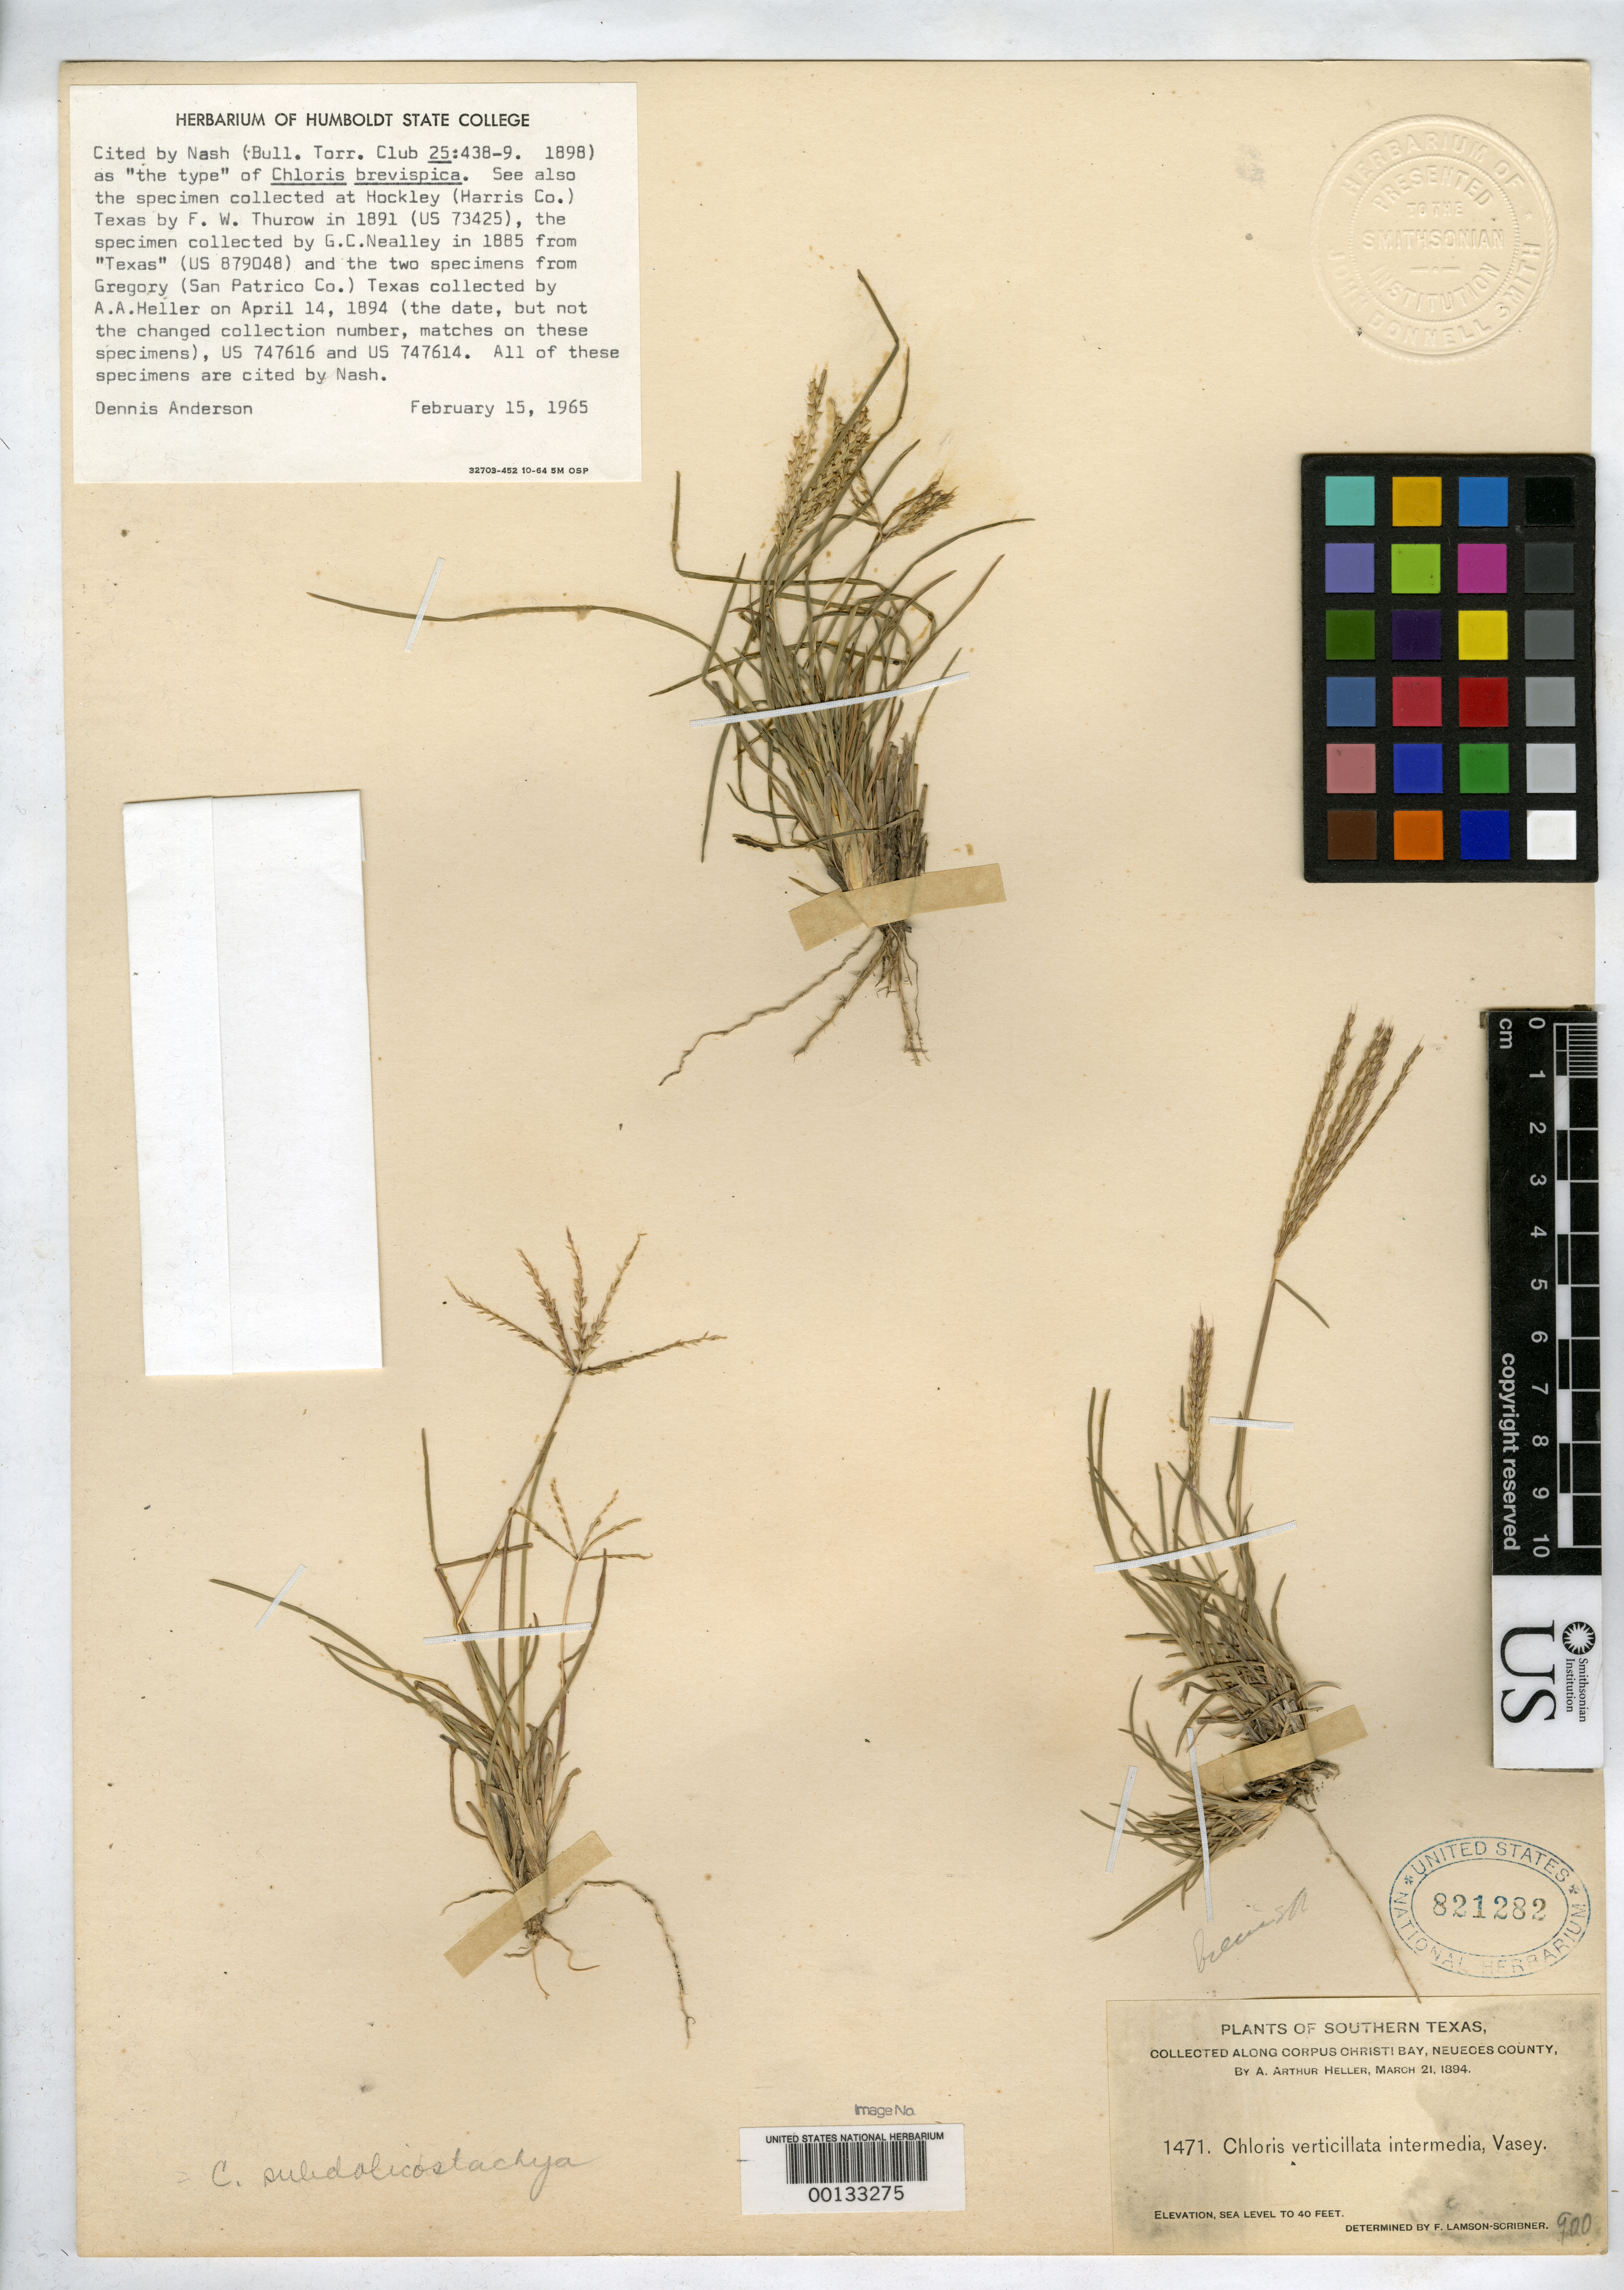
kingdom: Plantae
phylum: Tracheophyta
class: Liliopsida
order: Poales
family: Poaceae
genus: Chloris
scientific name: Chloris brevispica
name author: Nash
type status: Type Collection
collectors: A. A. Heller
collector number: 1471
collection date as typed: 21 Mar 1894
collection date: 1894-03-21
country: United States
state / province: Texas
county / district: Nueces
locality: Along Corpus Christi Bay.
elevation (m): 0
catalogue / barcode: US 821282